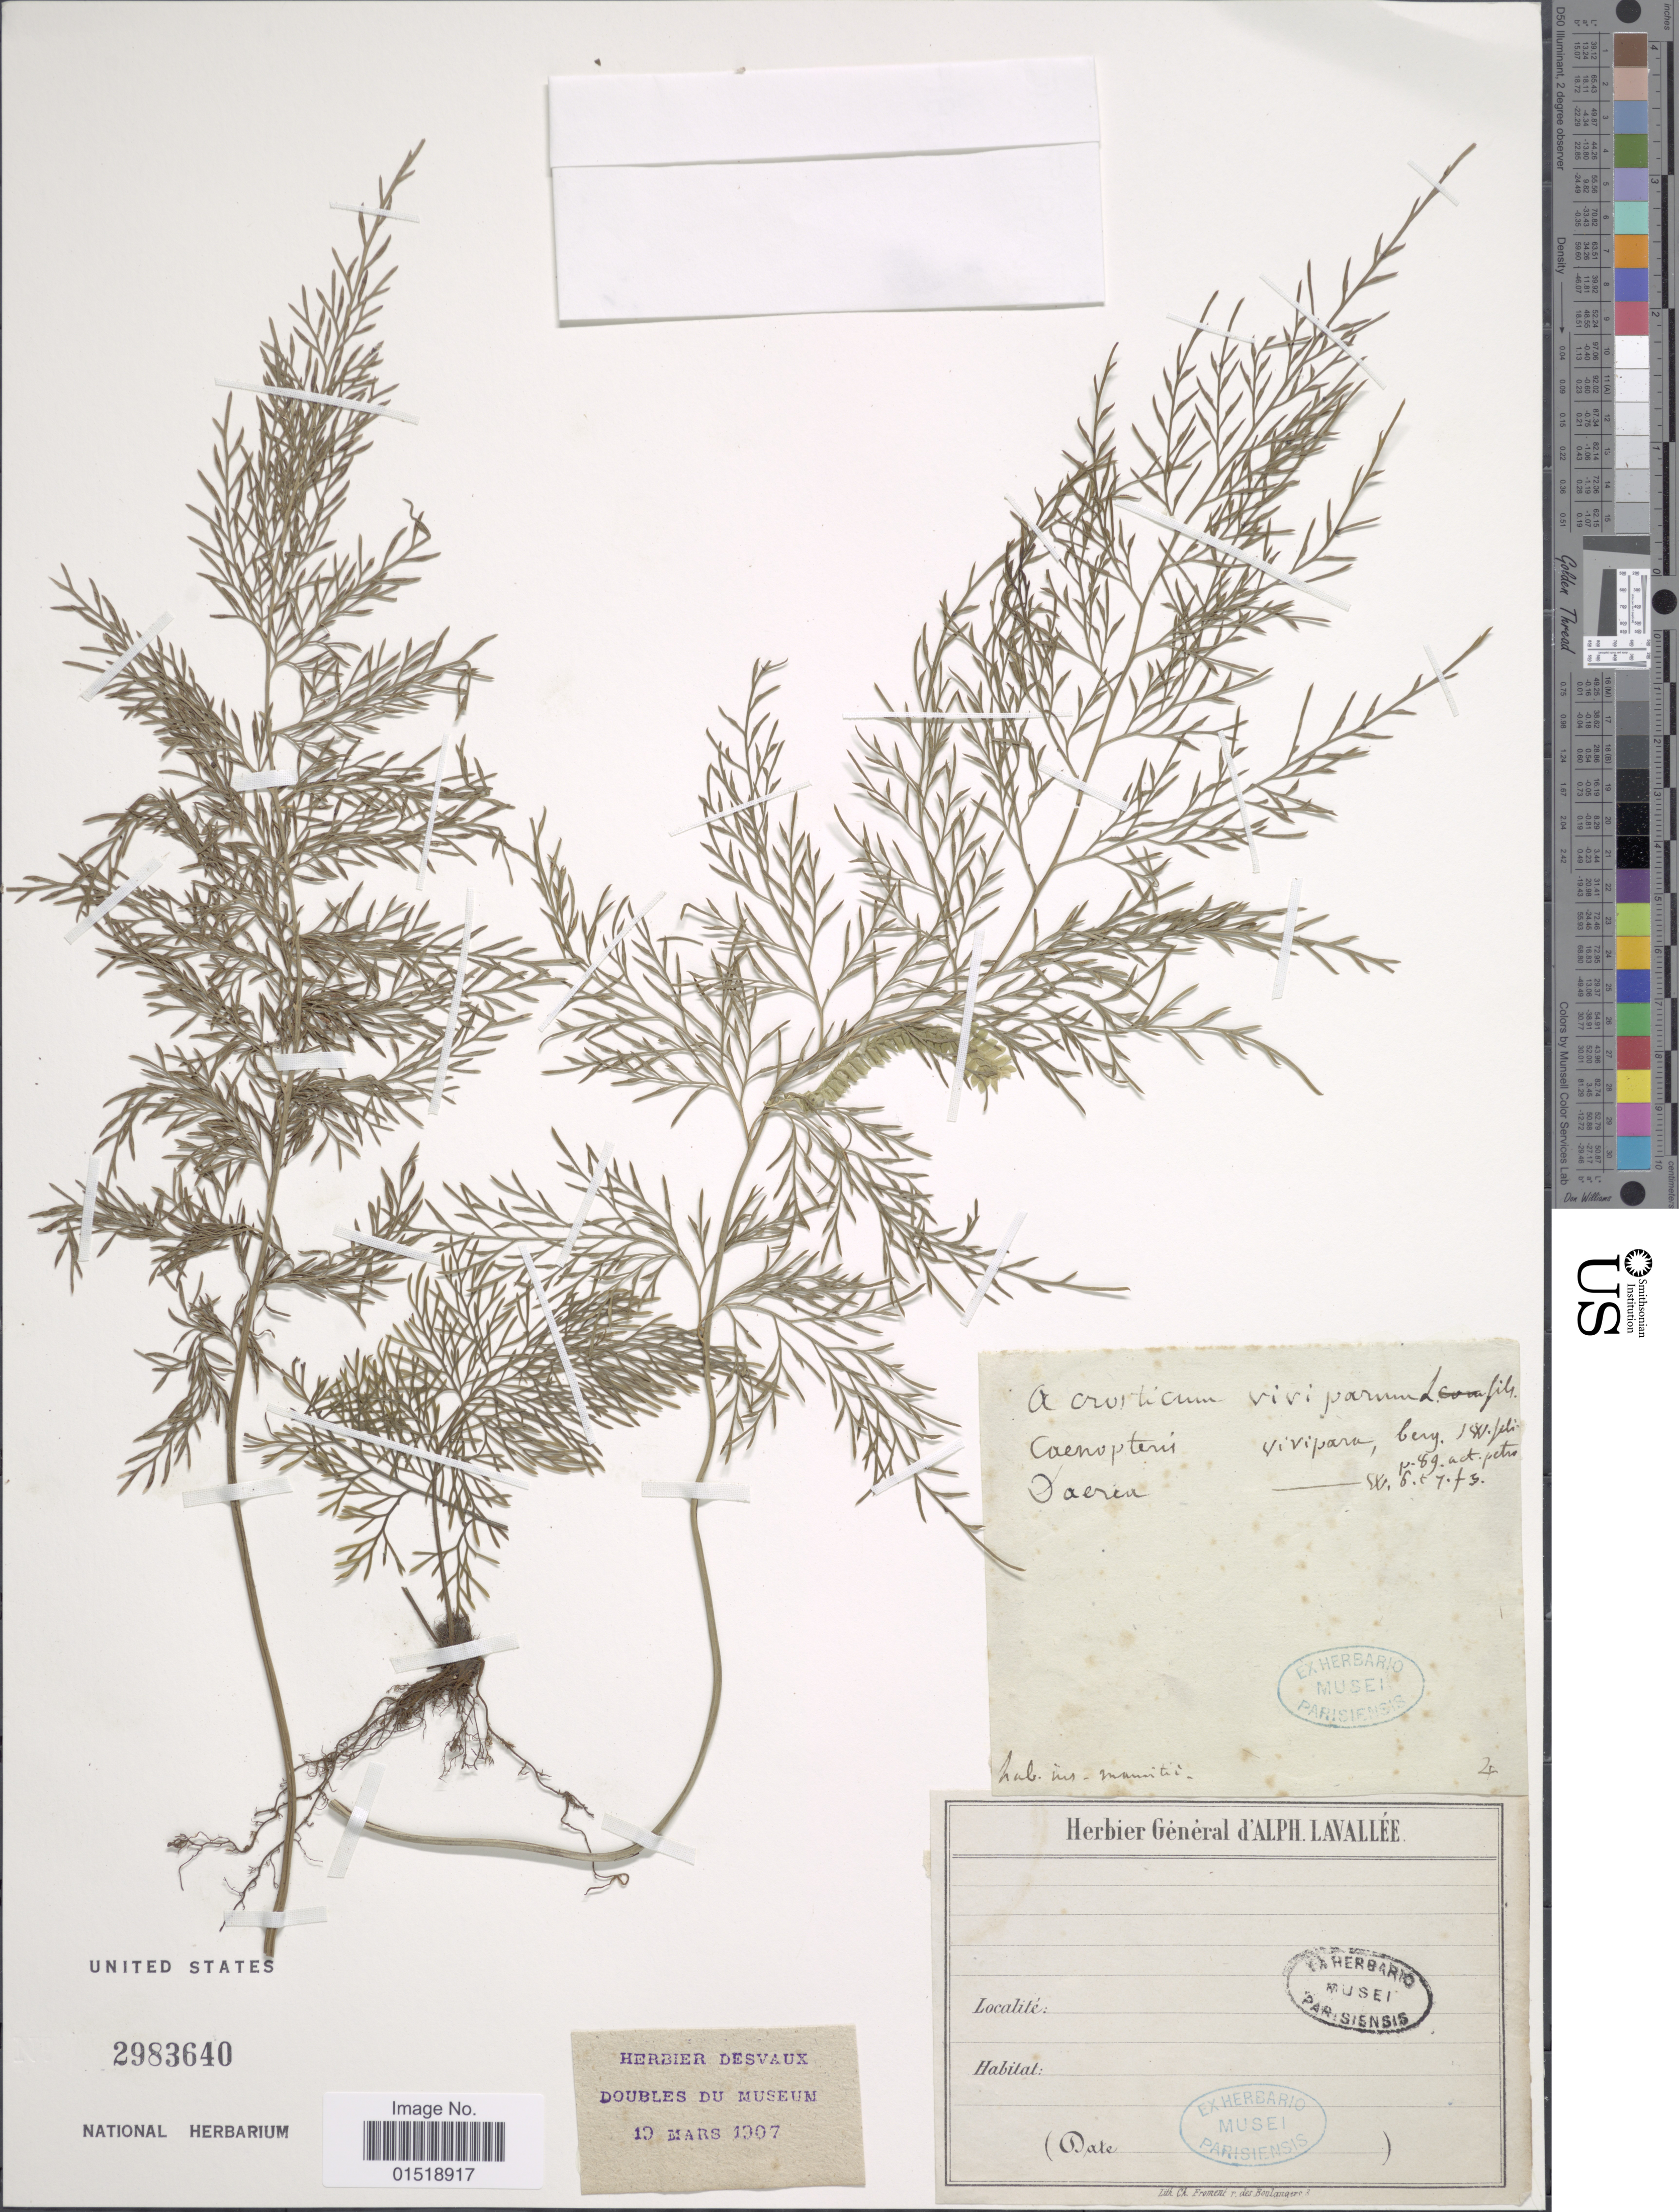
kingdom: Plantae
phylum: Tracheophyta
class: Polypodiopsida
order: Polypodiales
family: Aspleniaceae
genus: Asplenium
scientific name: Asplenium daucifolium var. daucifolium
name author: Lam.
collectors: ex herb. Général d'Alph. Lavallée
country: Mauritius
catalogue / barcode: US 2983640